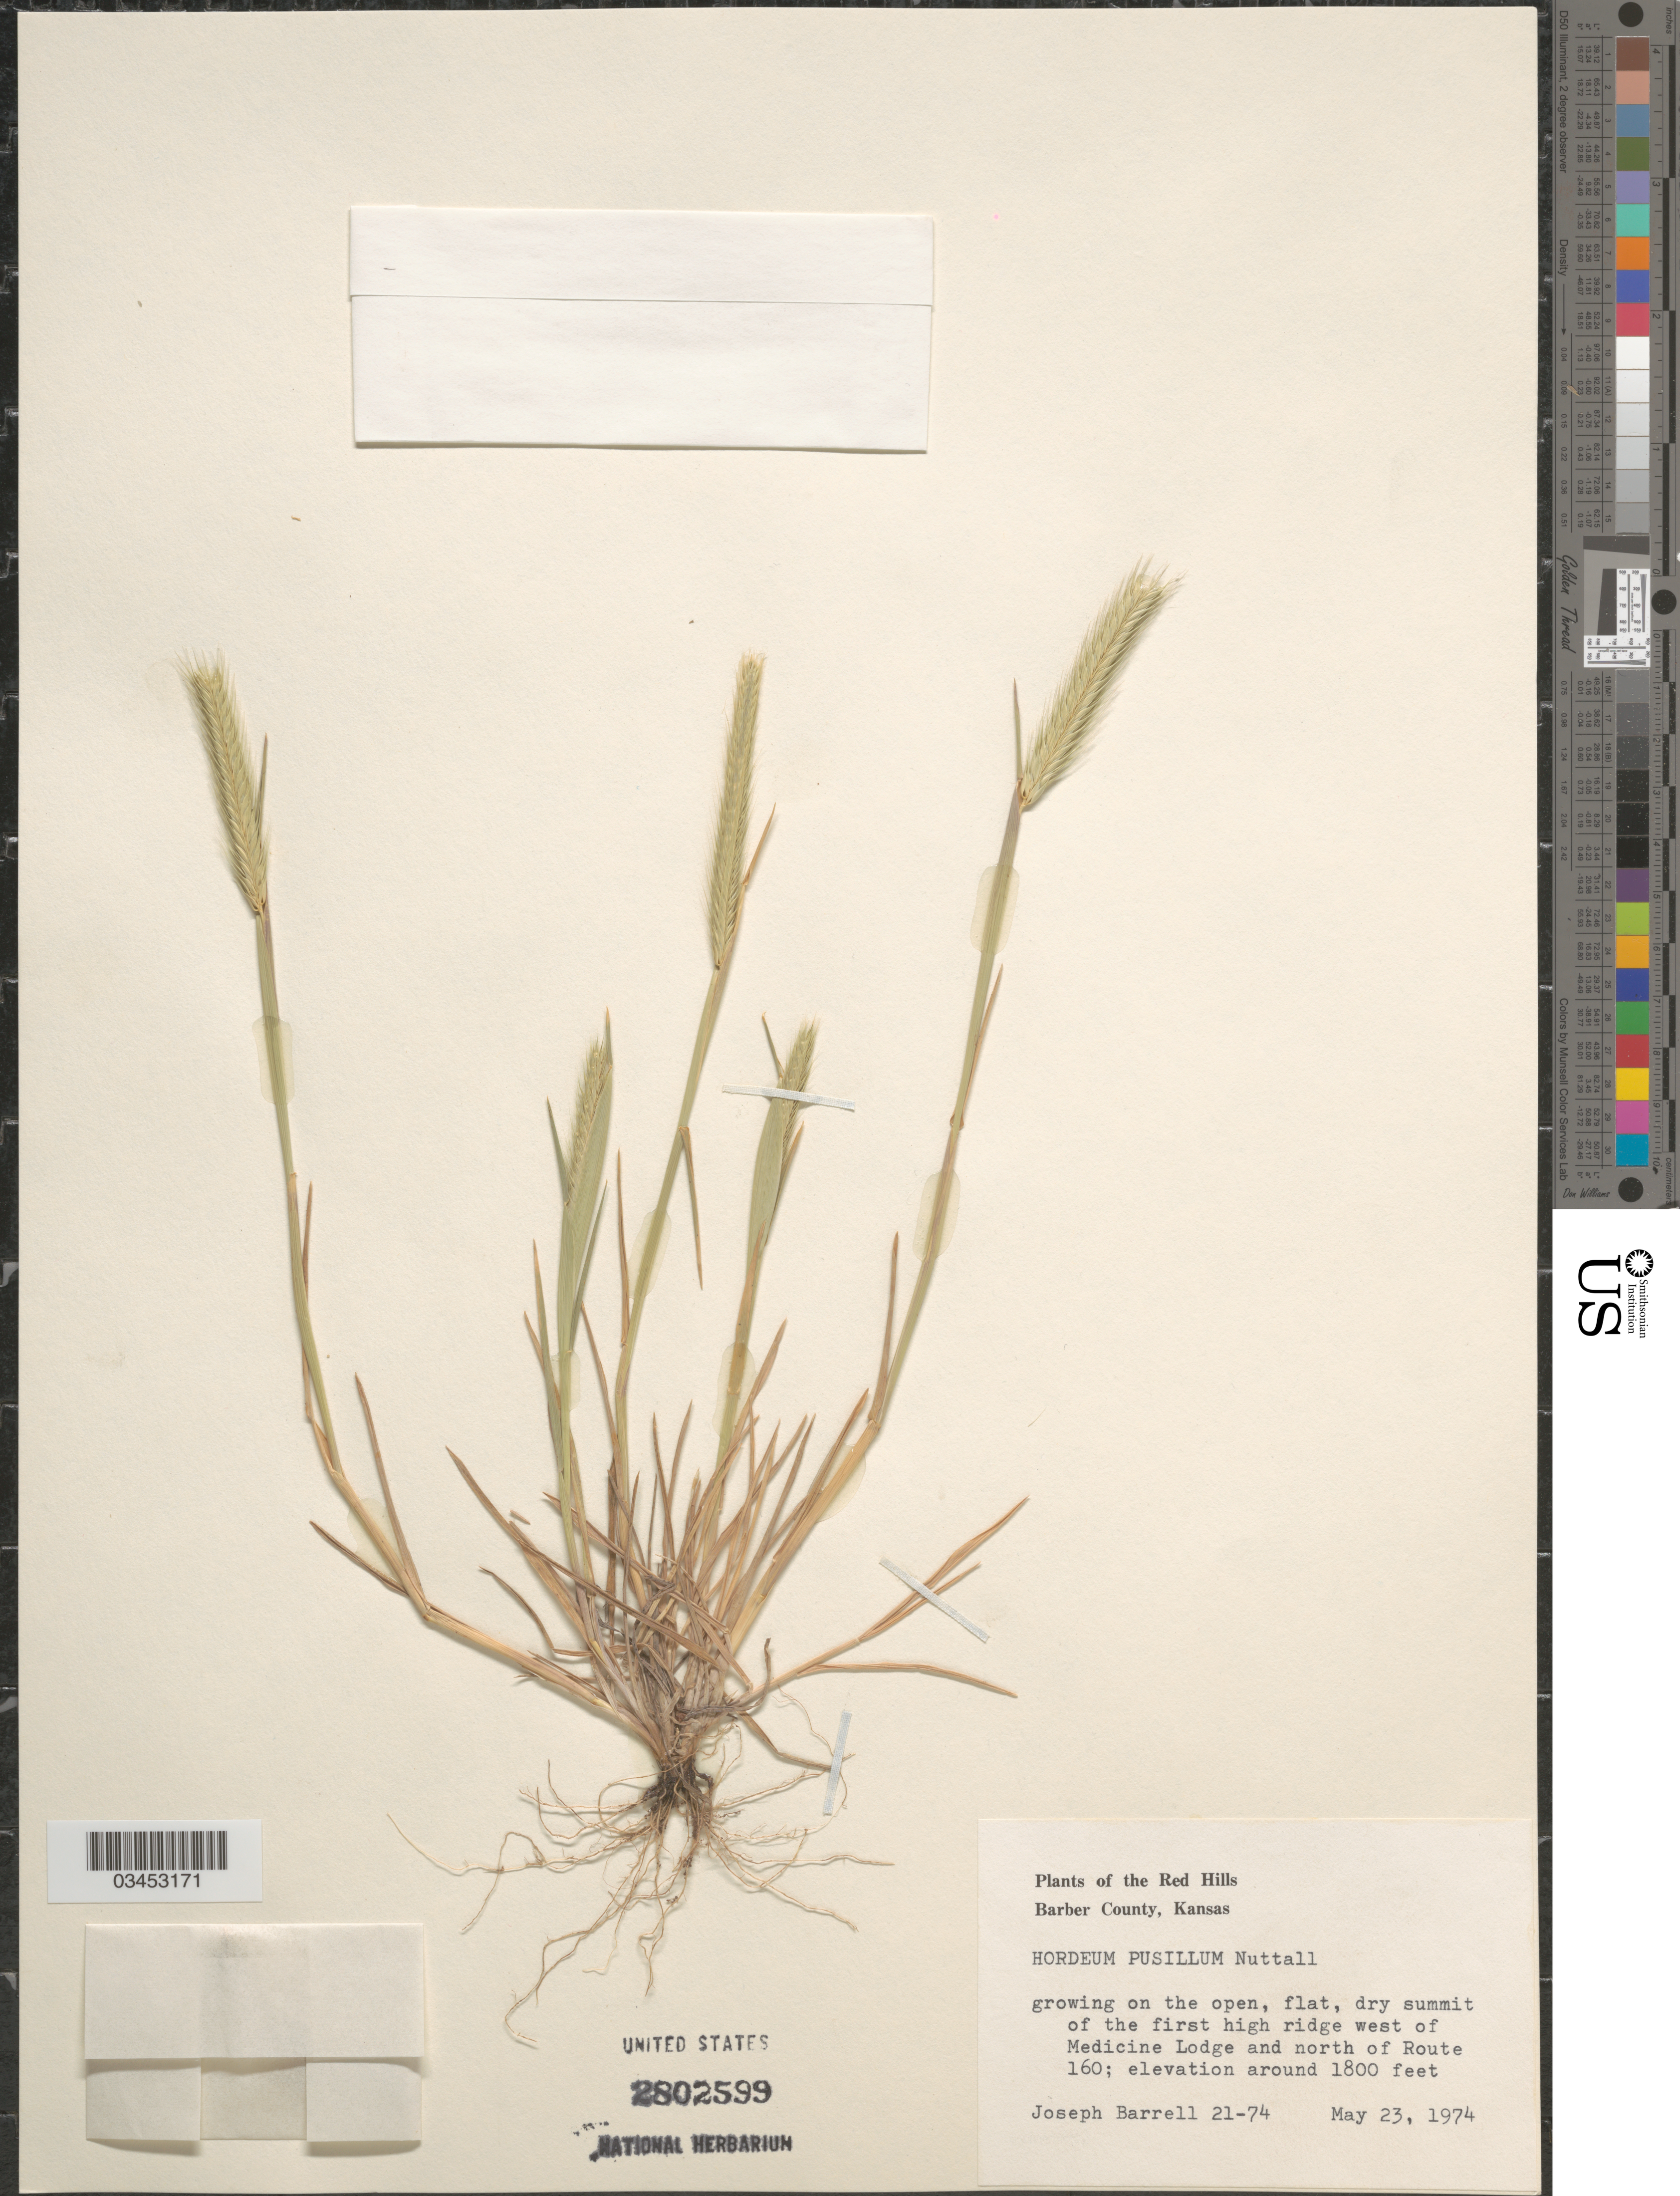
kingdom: Plantae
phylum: Tracheophyta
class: Liliopsida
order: Poales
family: Poaceae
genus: Hordeum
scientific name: Hordeum pusillum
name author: Nutt.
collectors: J. Barrell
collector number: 21-74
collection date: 1974-05-23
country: United States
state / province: Kansas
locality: The Red Hills. Barber County. Growing on the open, flat, dry summit of the first high ridge west of Medicine Lodge and north of Route 160.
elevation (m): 549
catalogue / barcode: US 2802599